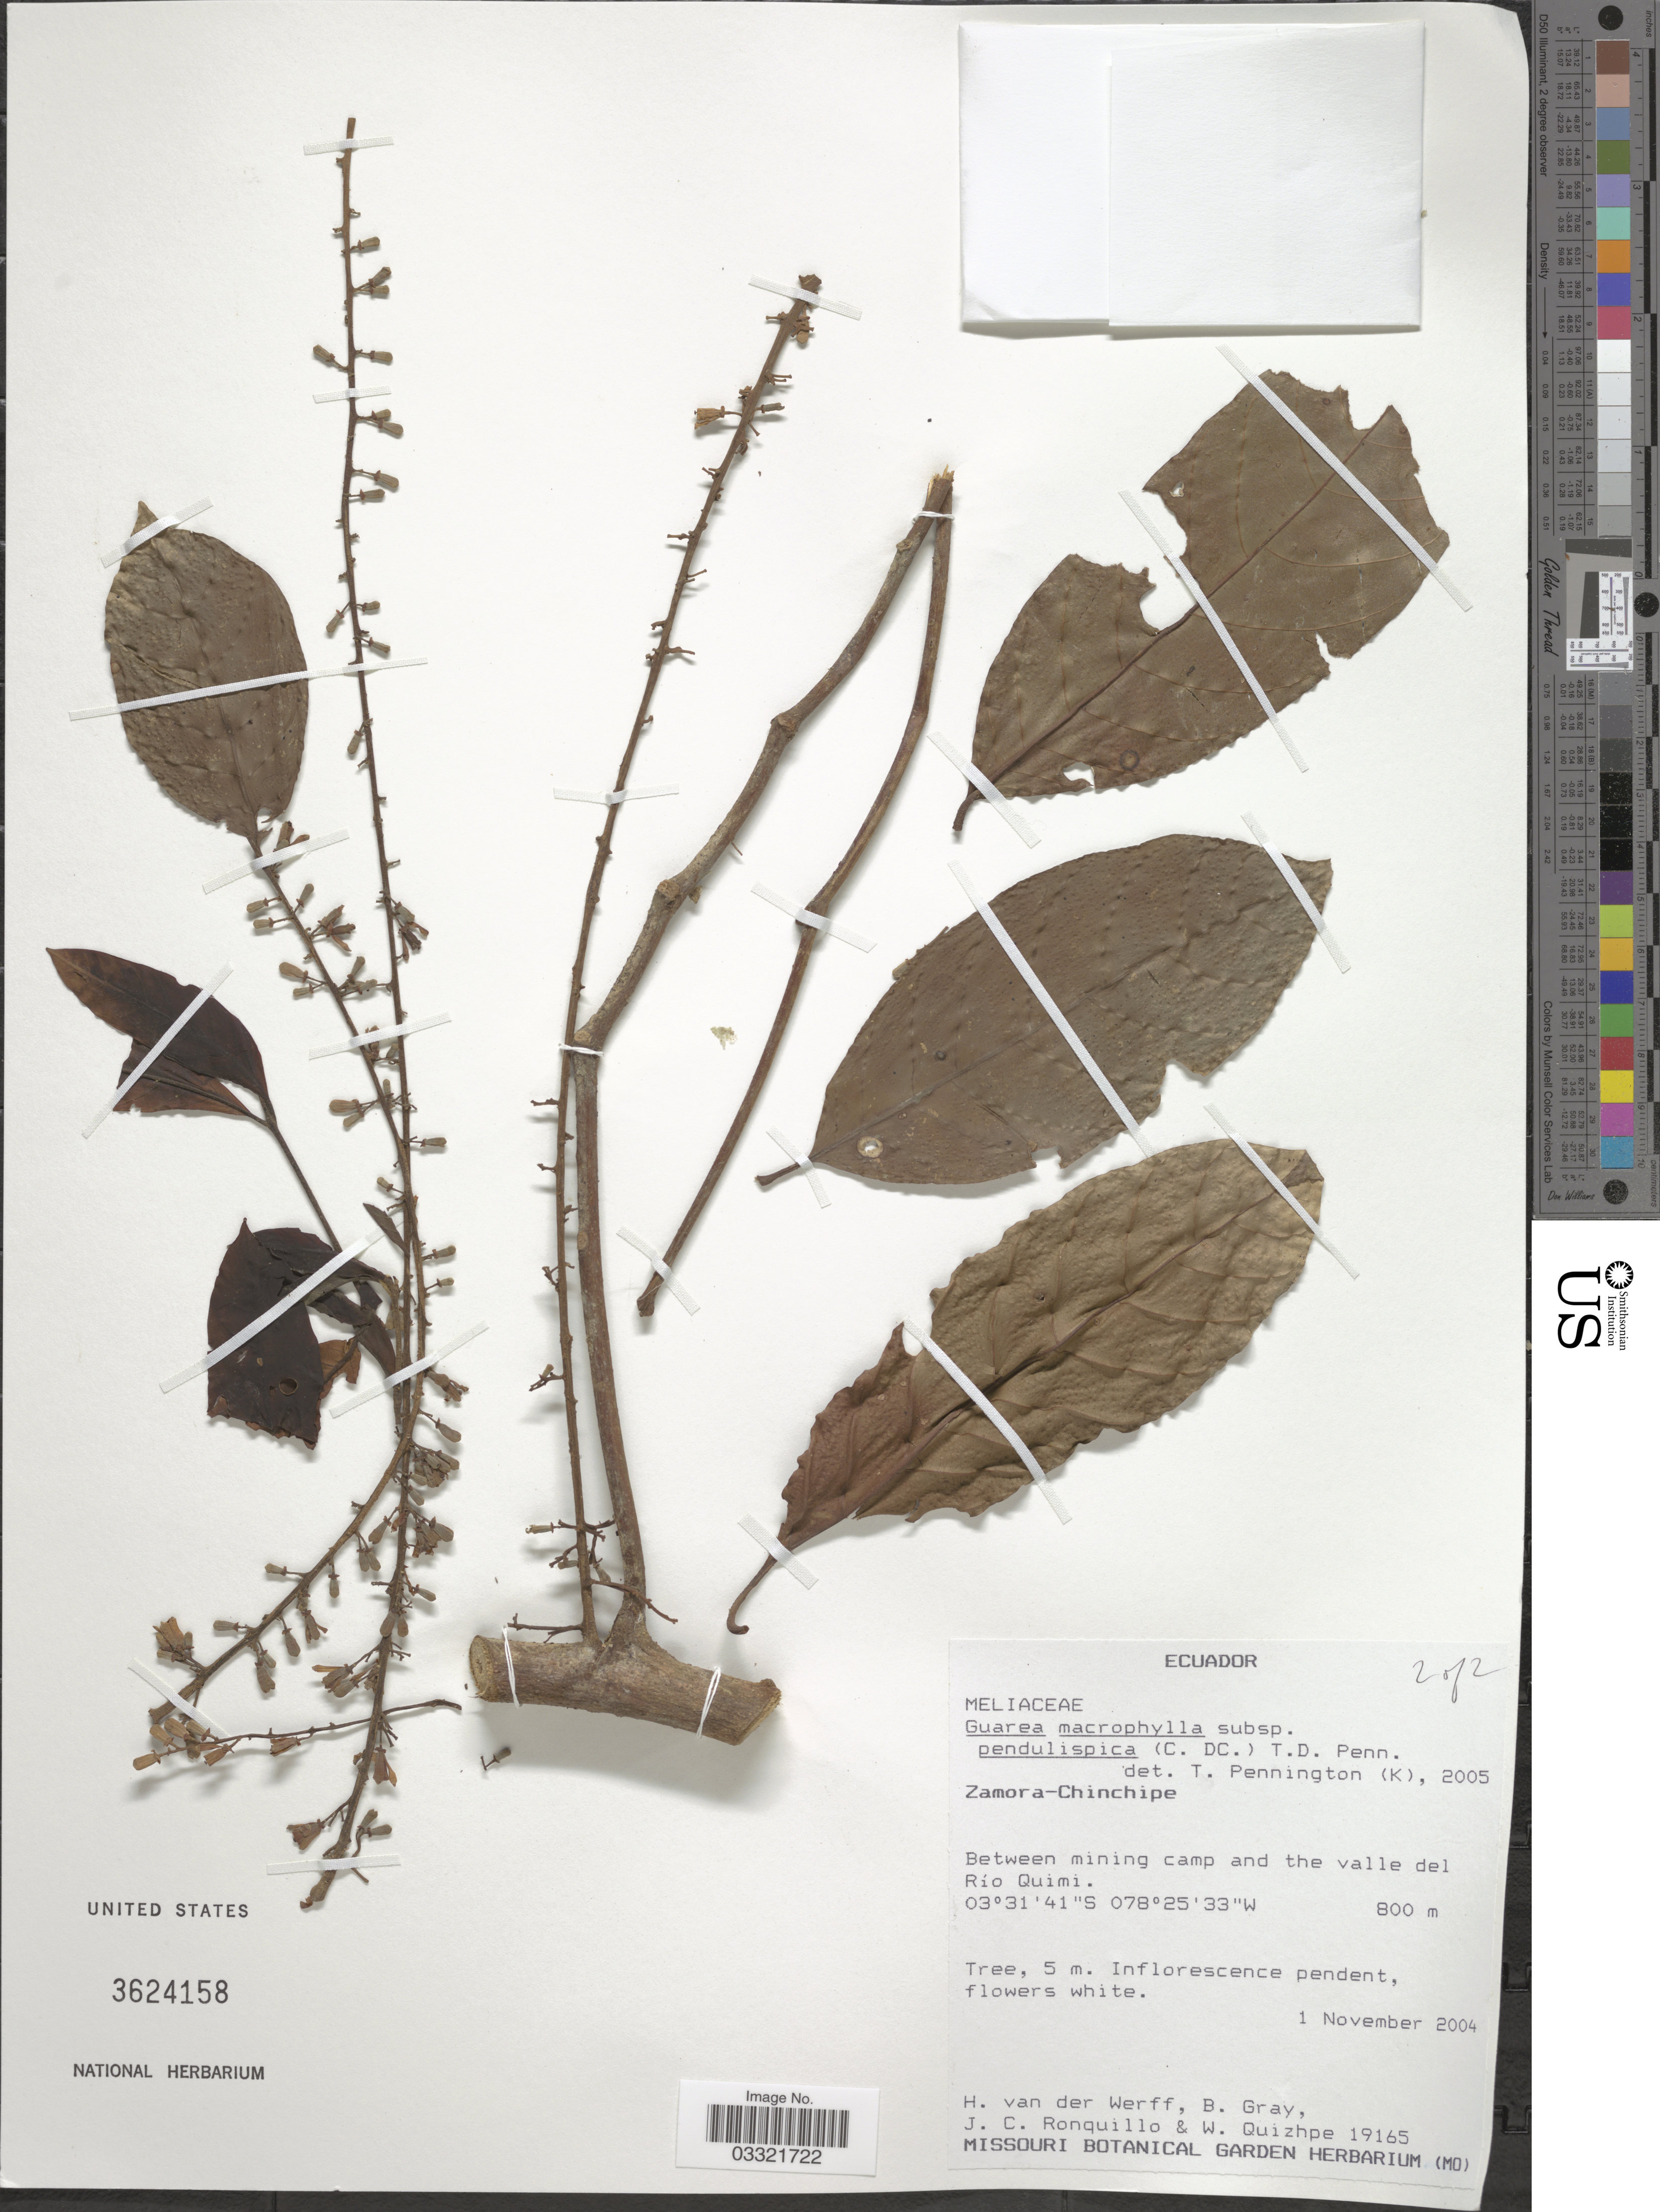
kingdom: Plantae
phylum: Tracheophyta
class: Magnoliopsida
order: Sapindales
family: Meliaceae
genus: Guarea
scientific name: Guarea macrophylla subsp. pendulispica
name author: (C. DC.) T.D. Penn.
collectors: H. van der Werff, B. Gray, J. Ronquillo & W. Quizhpe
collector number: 19165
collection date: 2004-11-01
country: Ecuador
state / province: Zamora-Chinchipe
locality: Between mining camp and the valle del Río Quimi.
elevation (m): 800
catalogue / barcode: US 3624158